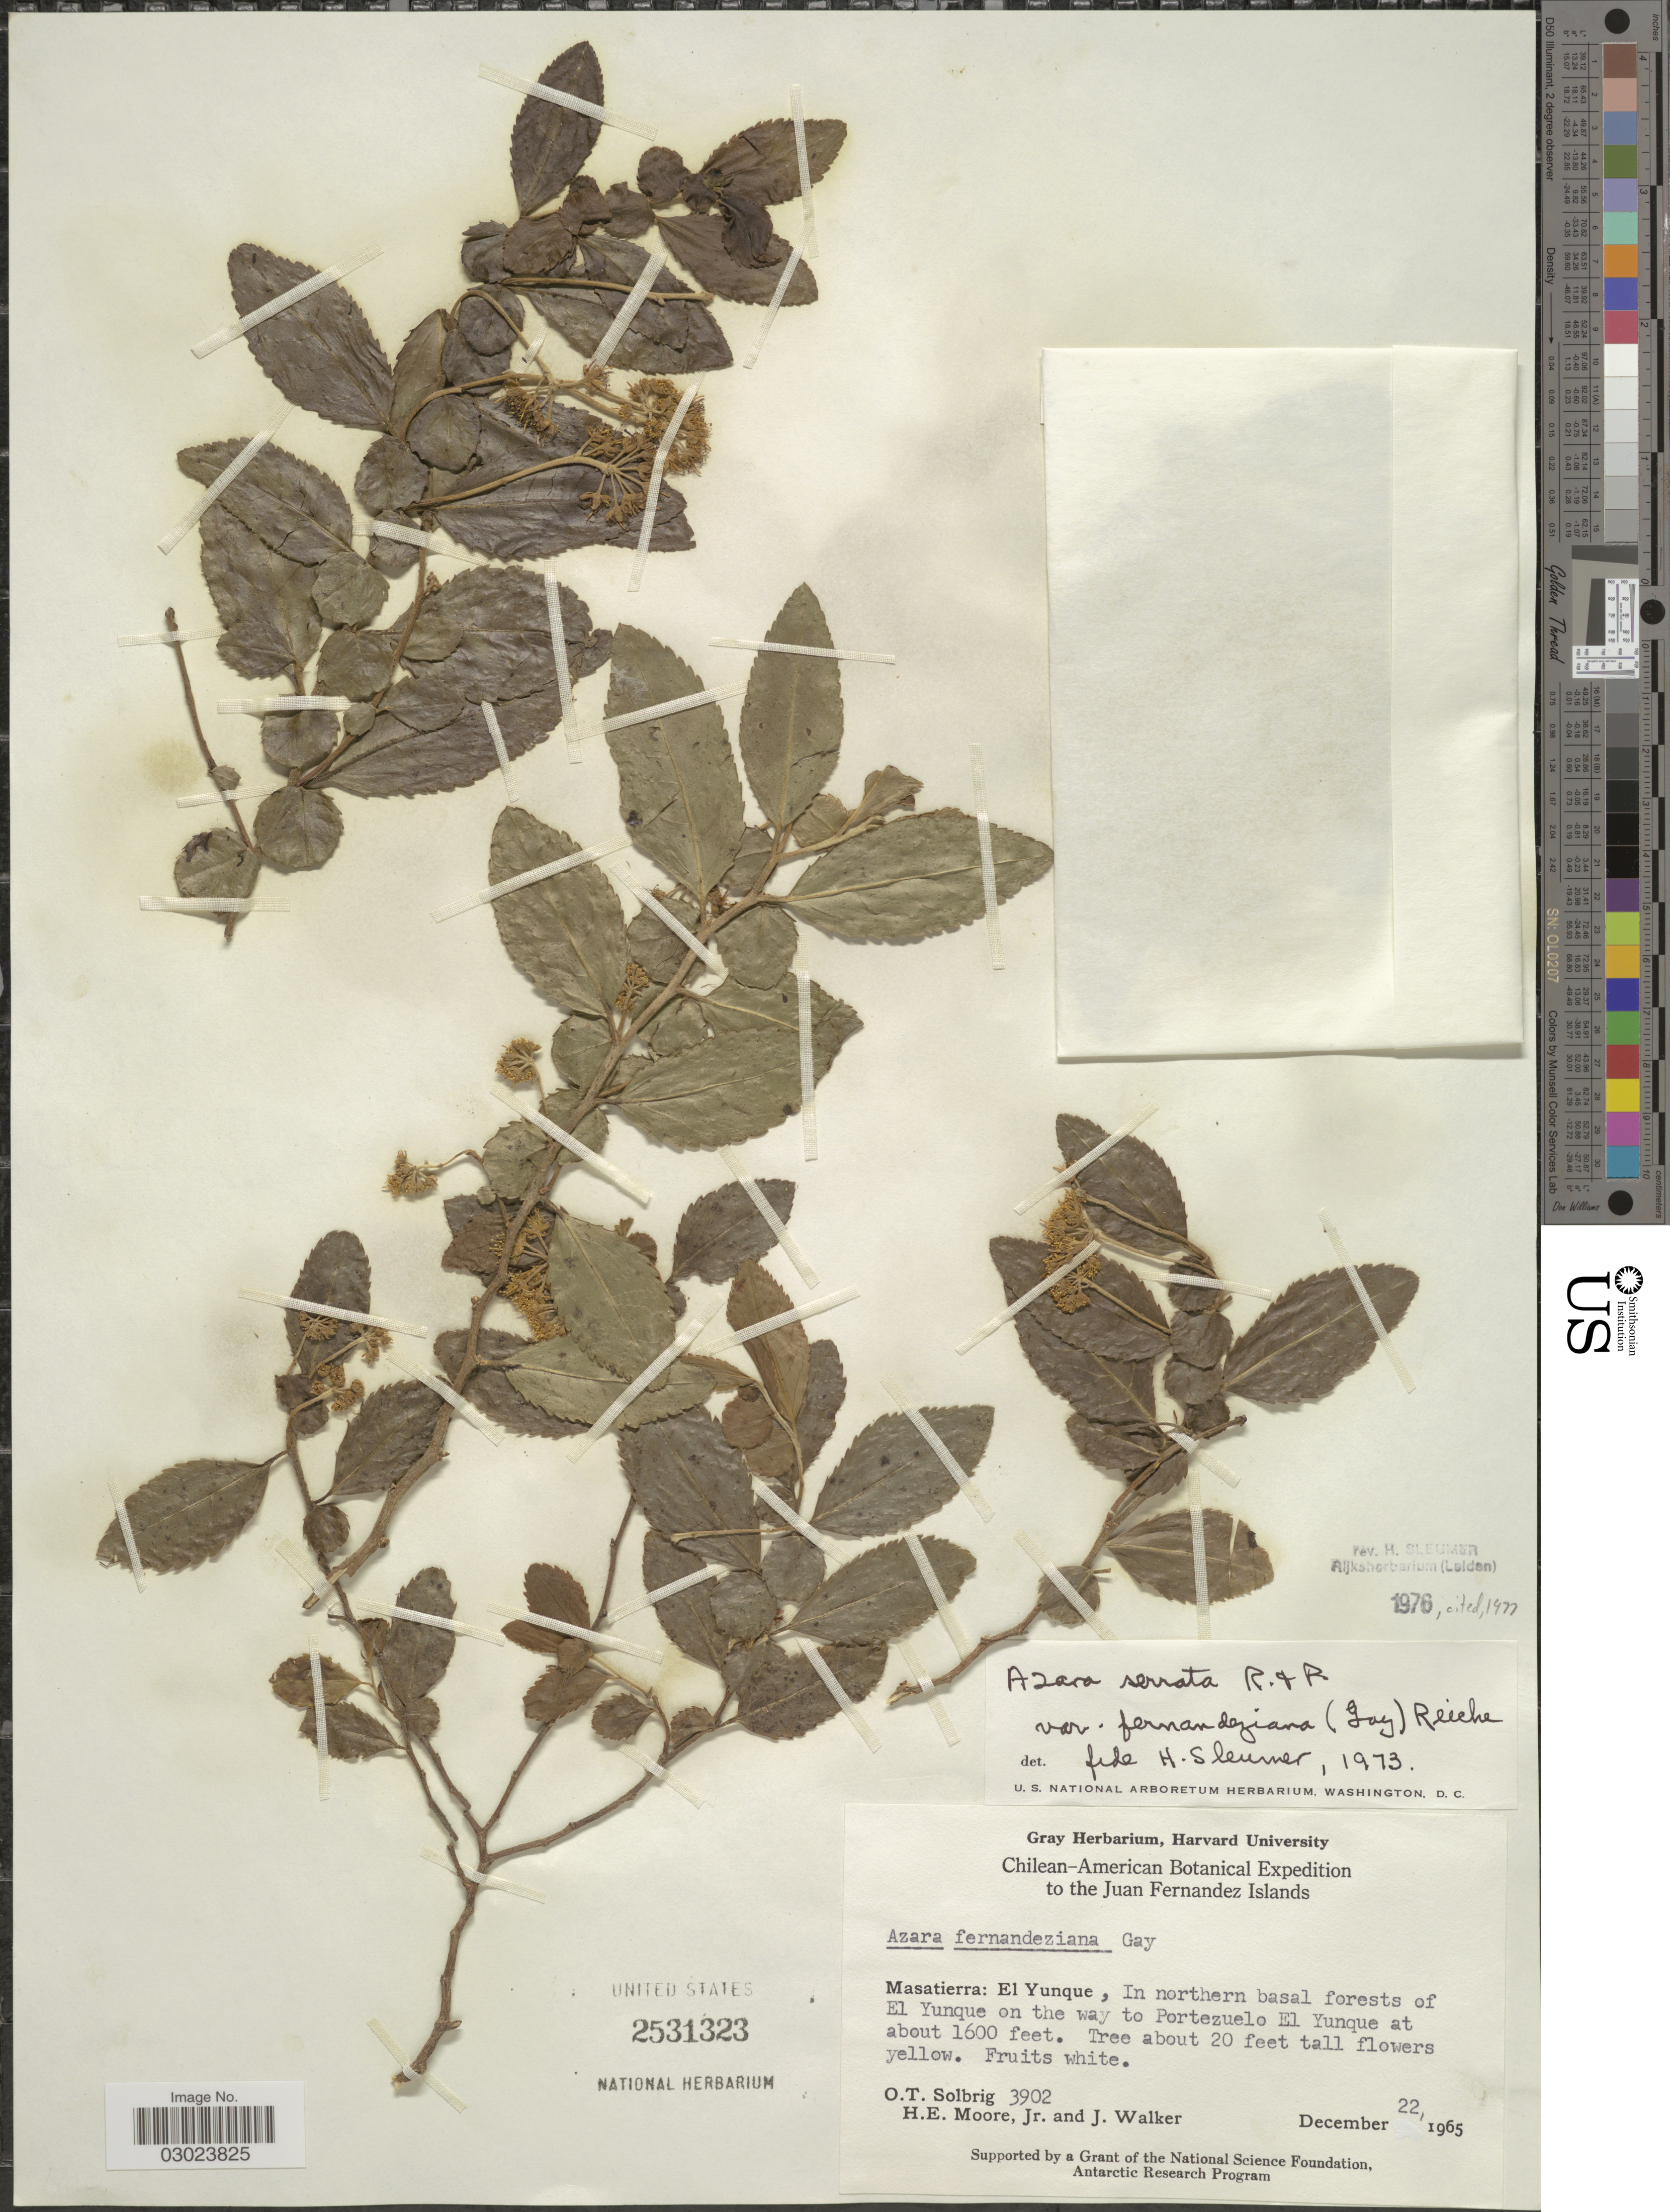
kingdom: Plantae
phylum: Tracheophyta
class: Magnoliopsida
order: Malpighiales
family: Salicaceae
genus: Azara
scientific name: Azara serrata var. fernandeziana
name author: Reiche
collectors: O. T. Solbrig, H. Moore & J. Walker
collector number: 3902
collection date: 1965-12-22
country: Chile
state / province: Valparaíso (V)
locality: Juan Fernandez Islands. Masatierra: El Yunque, In northern basal forests of El Yunque on the way to Portezuelo El Yunque.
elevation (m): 488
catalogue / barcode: US 2531323